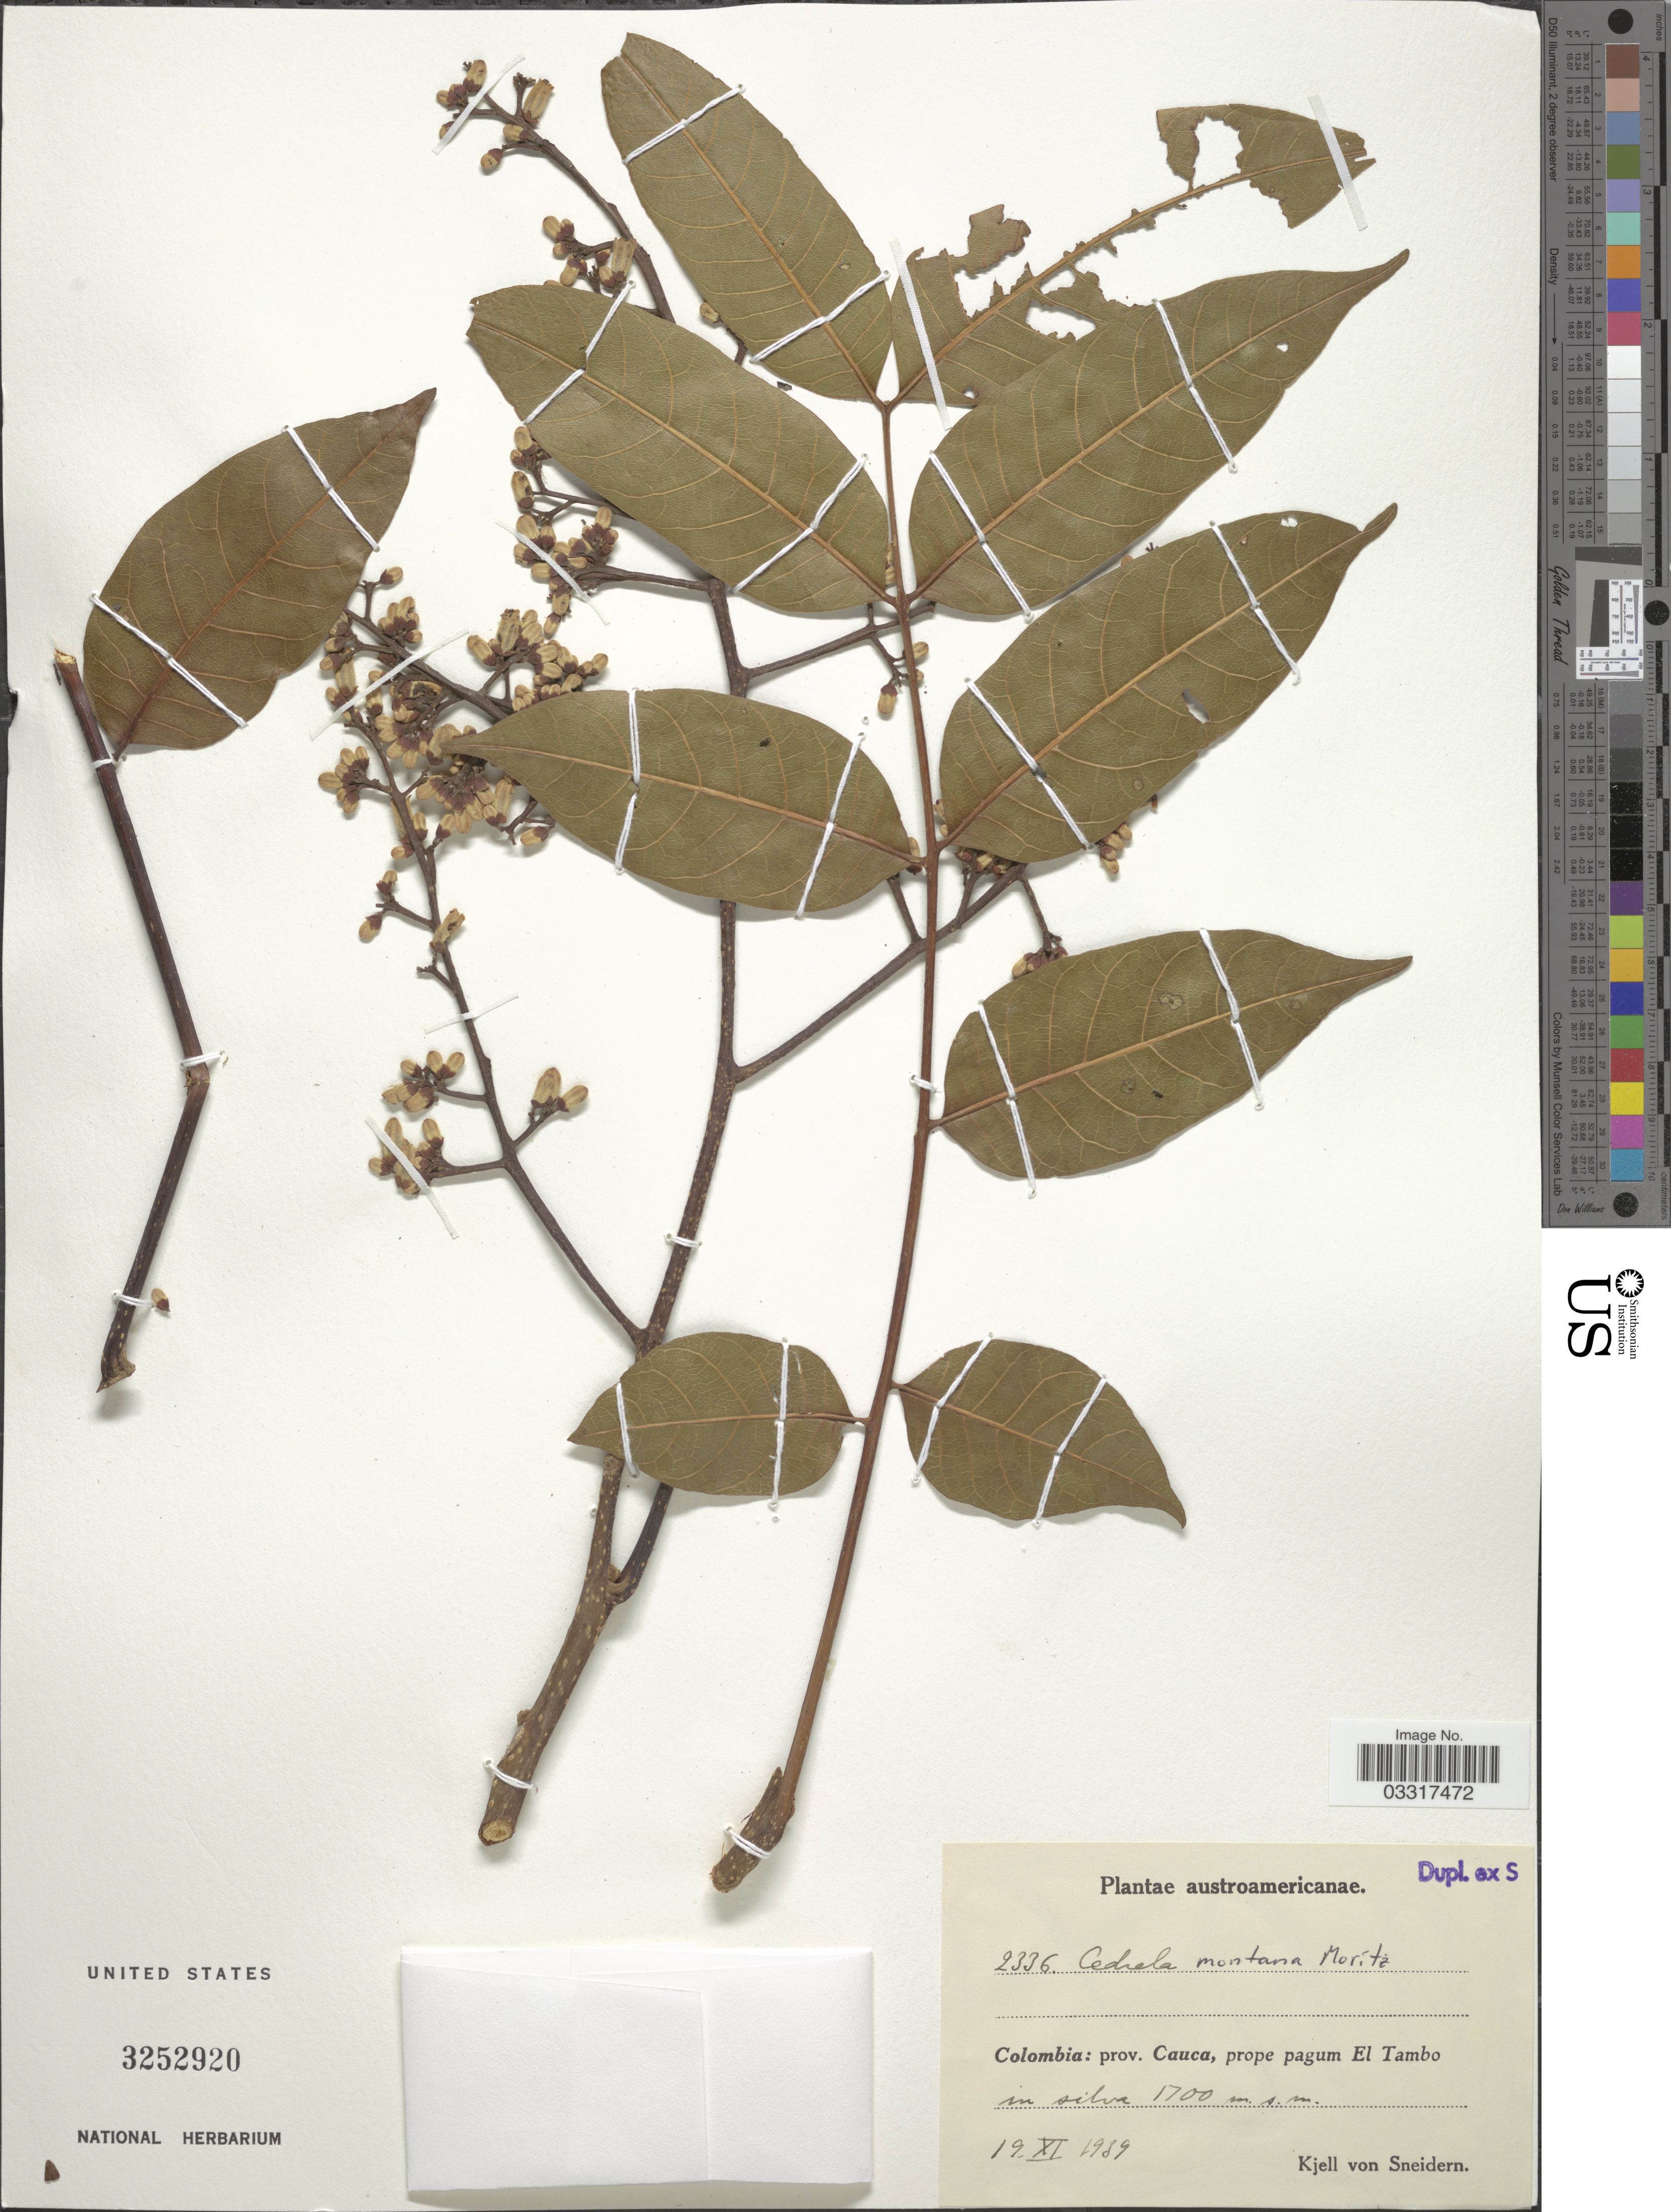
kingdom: Plantae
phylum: Tracheophyta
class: Magnoliopsida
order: Sapindales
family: Meliaceae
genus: Cedrela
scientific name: Cedrela montana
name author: Moritz ex Turcz.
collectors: K. von Sneidern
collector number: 2336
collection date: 1939-11-19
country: Colombia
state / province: Cauca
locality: Prope pagum El Tambo.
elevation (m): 1700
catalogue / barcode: US 3252920